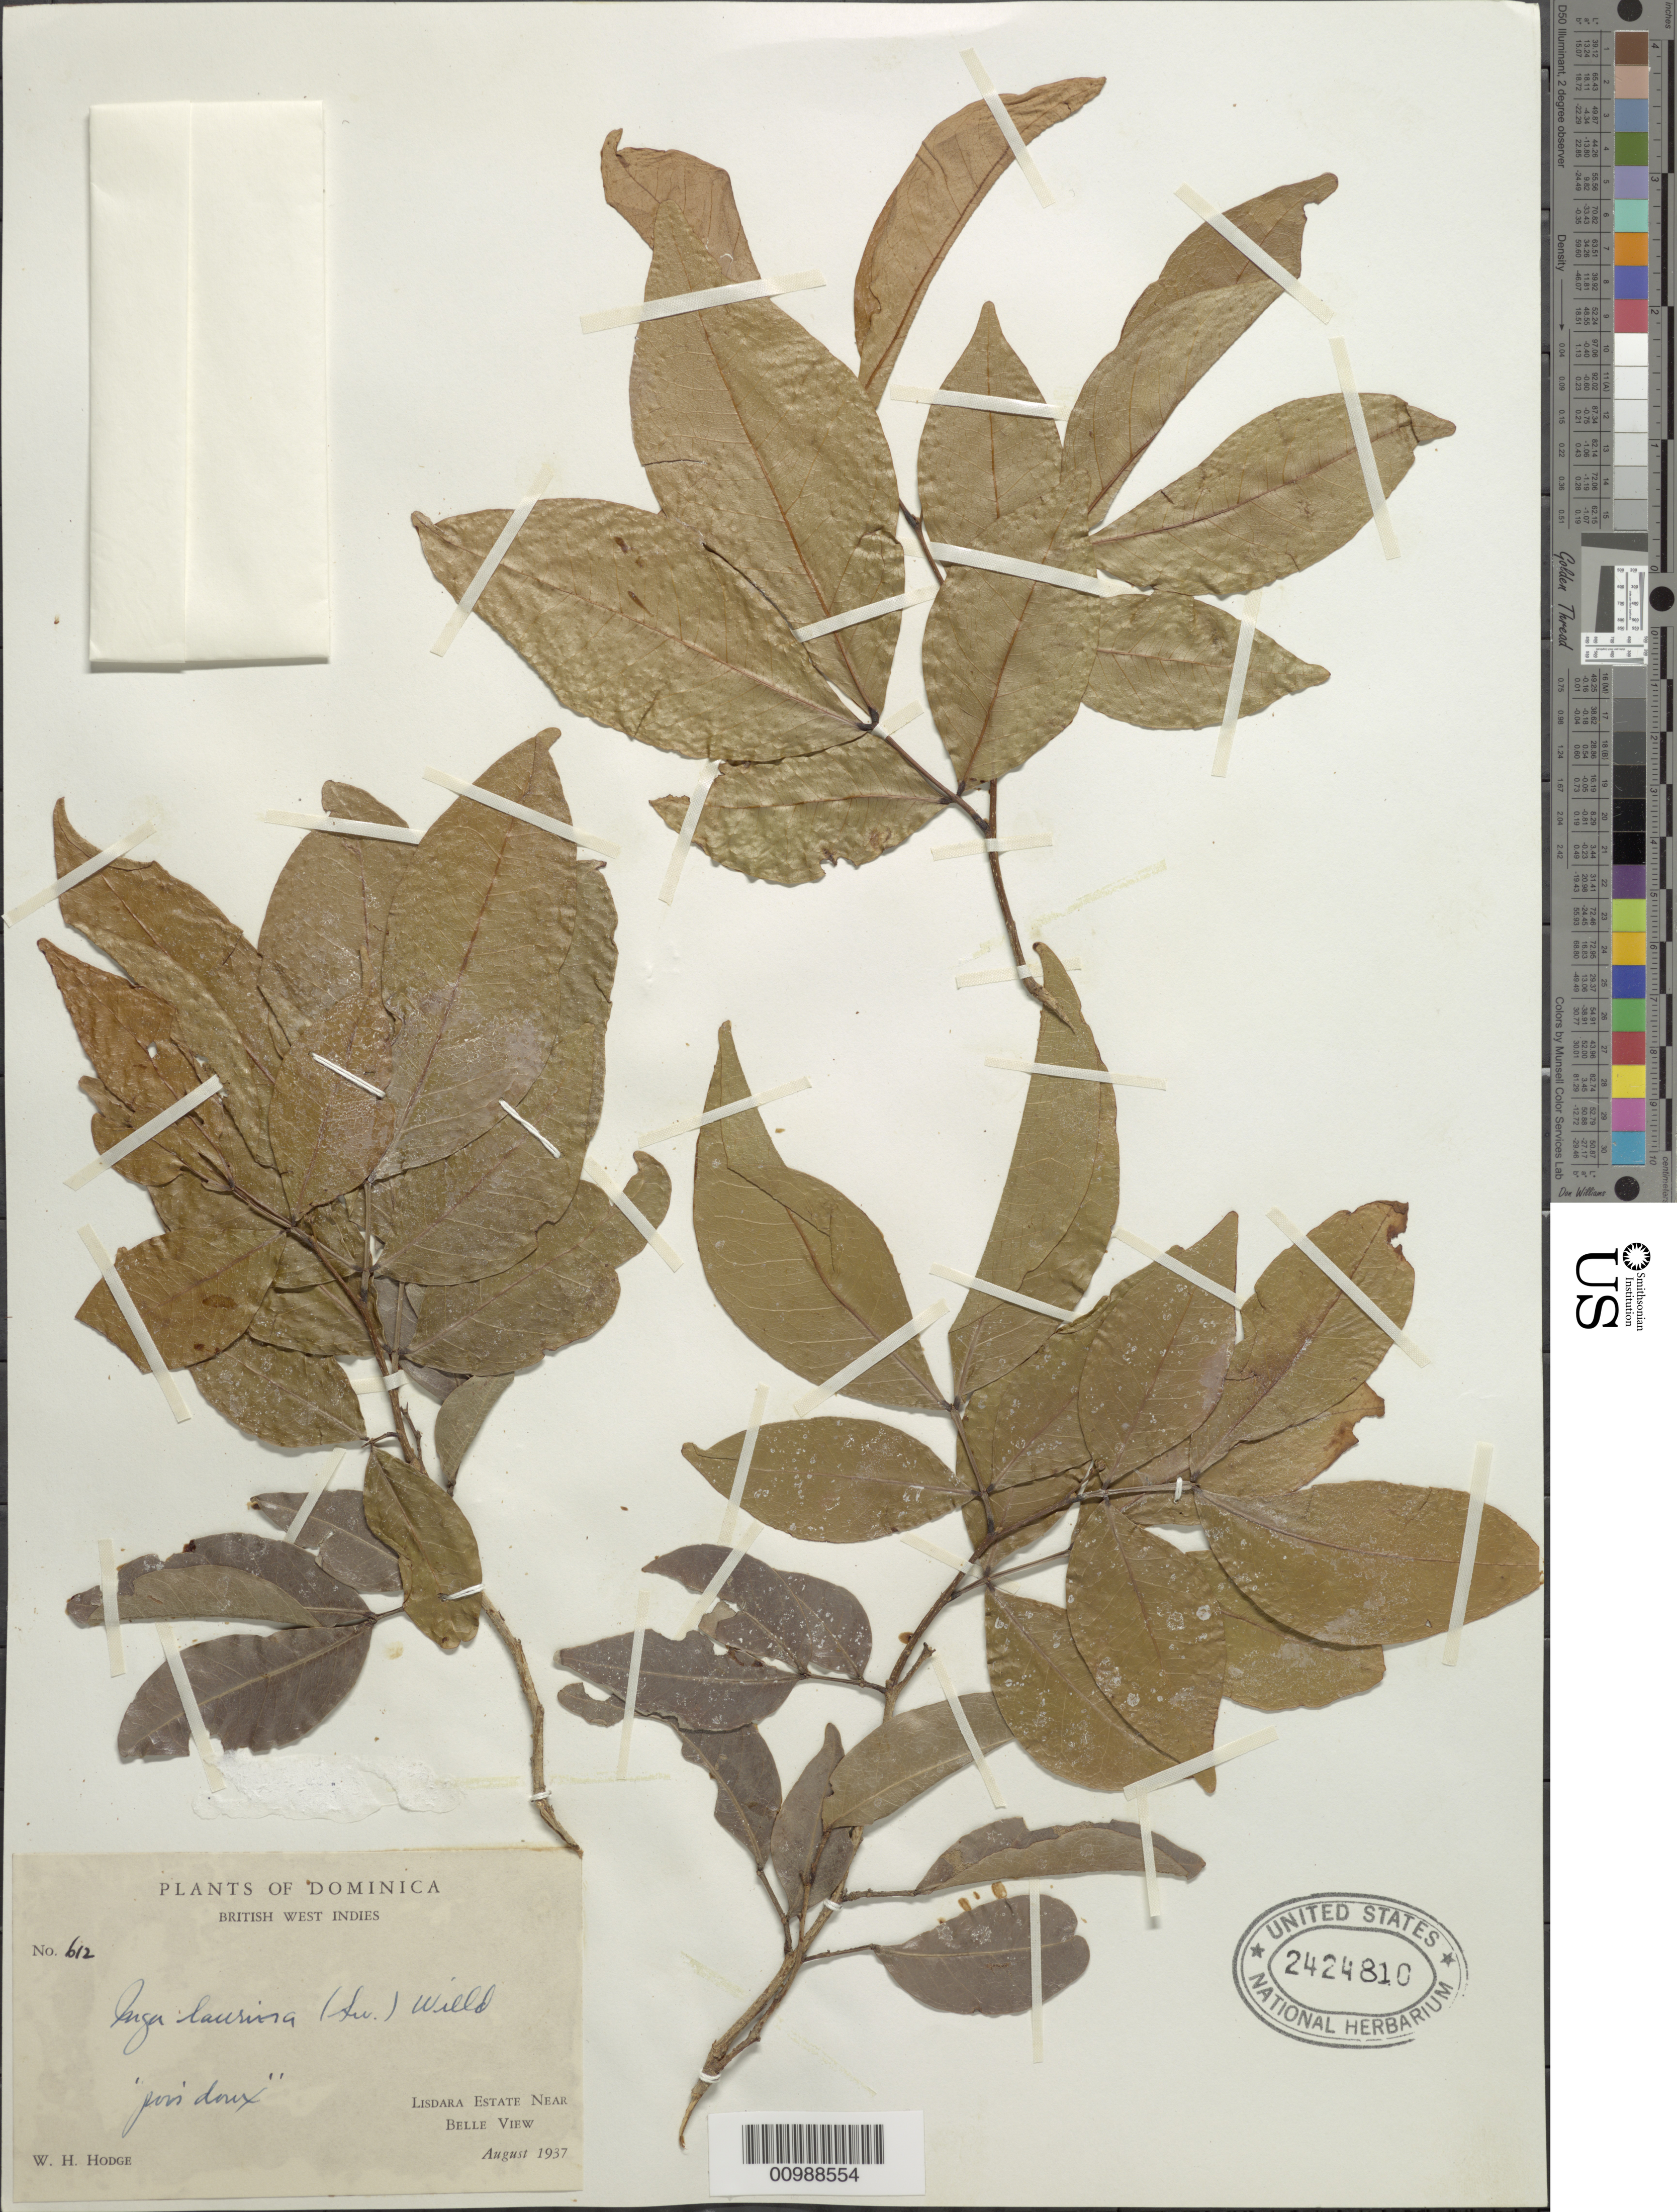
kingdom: Plantae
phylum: Tracheophyta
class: Magnoliopsida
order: Fabales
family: Fabaceae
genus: Inga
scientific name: Inga laurina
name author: (Sw.) Willd.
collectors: W. Hodge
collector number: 612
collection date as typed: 01 Aug 1937 to31 Aug 1937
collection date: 1937-08-01/1937-08-31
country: Dominica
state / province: St. Patrick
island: Dominica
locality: Lisdara Estate near Belle View (Bellevue Chopin)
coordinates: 0 N, 0 E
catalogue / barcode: US 2424810